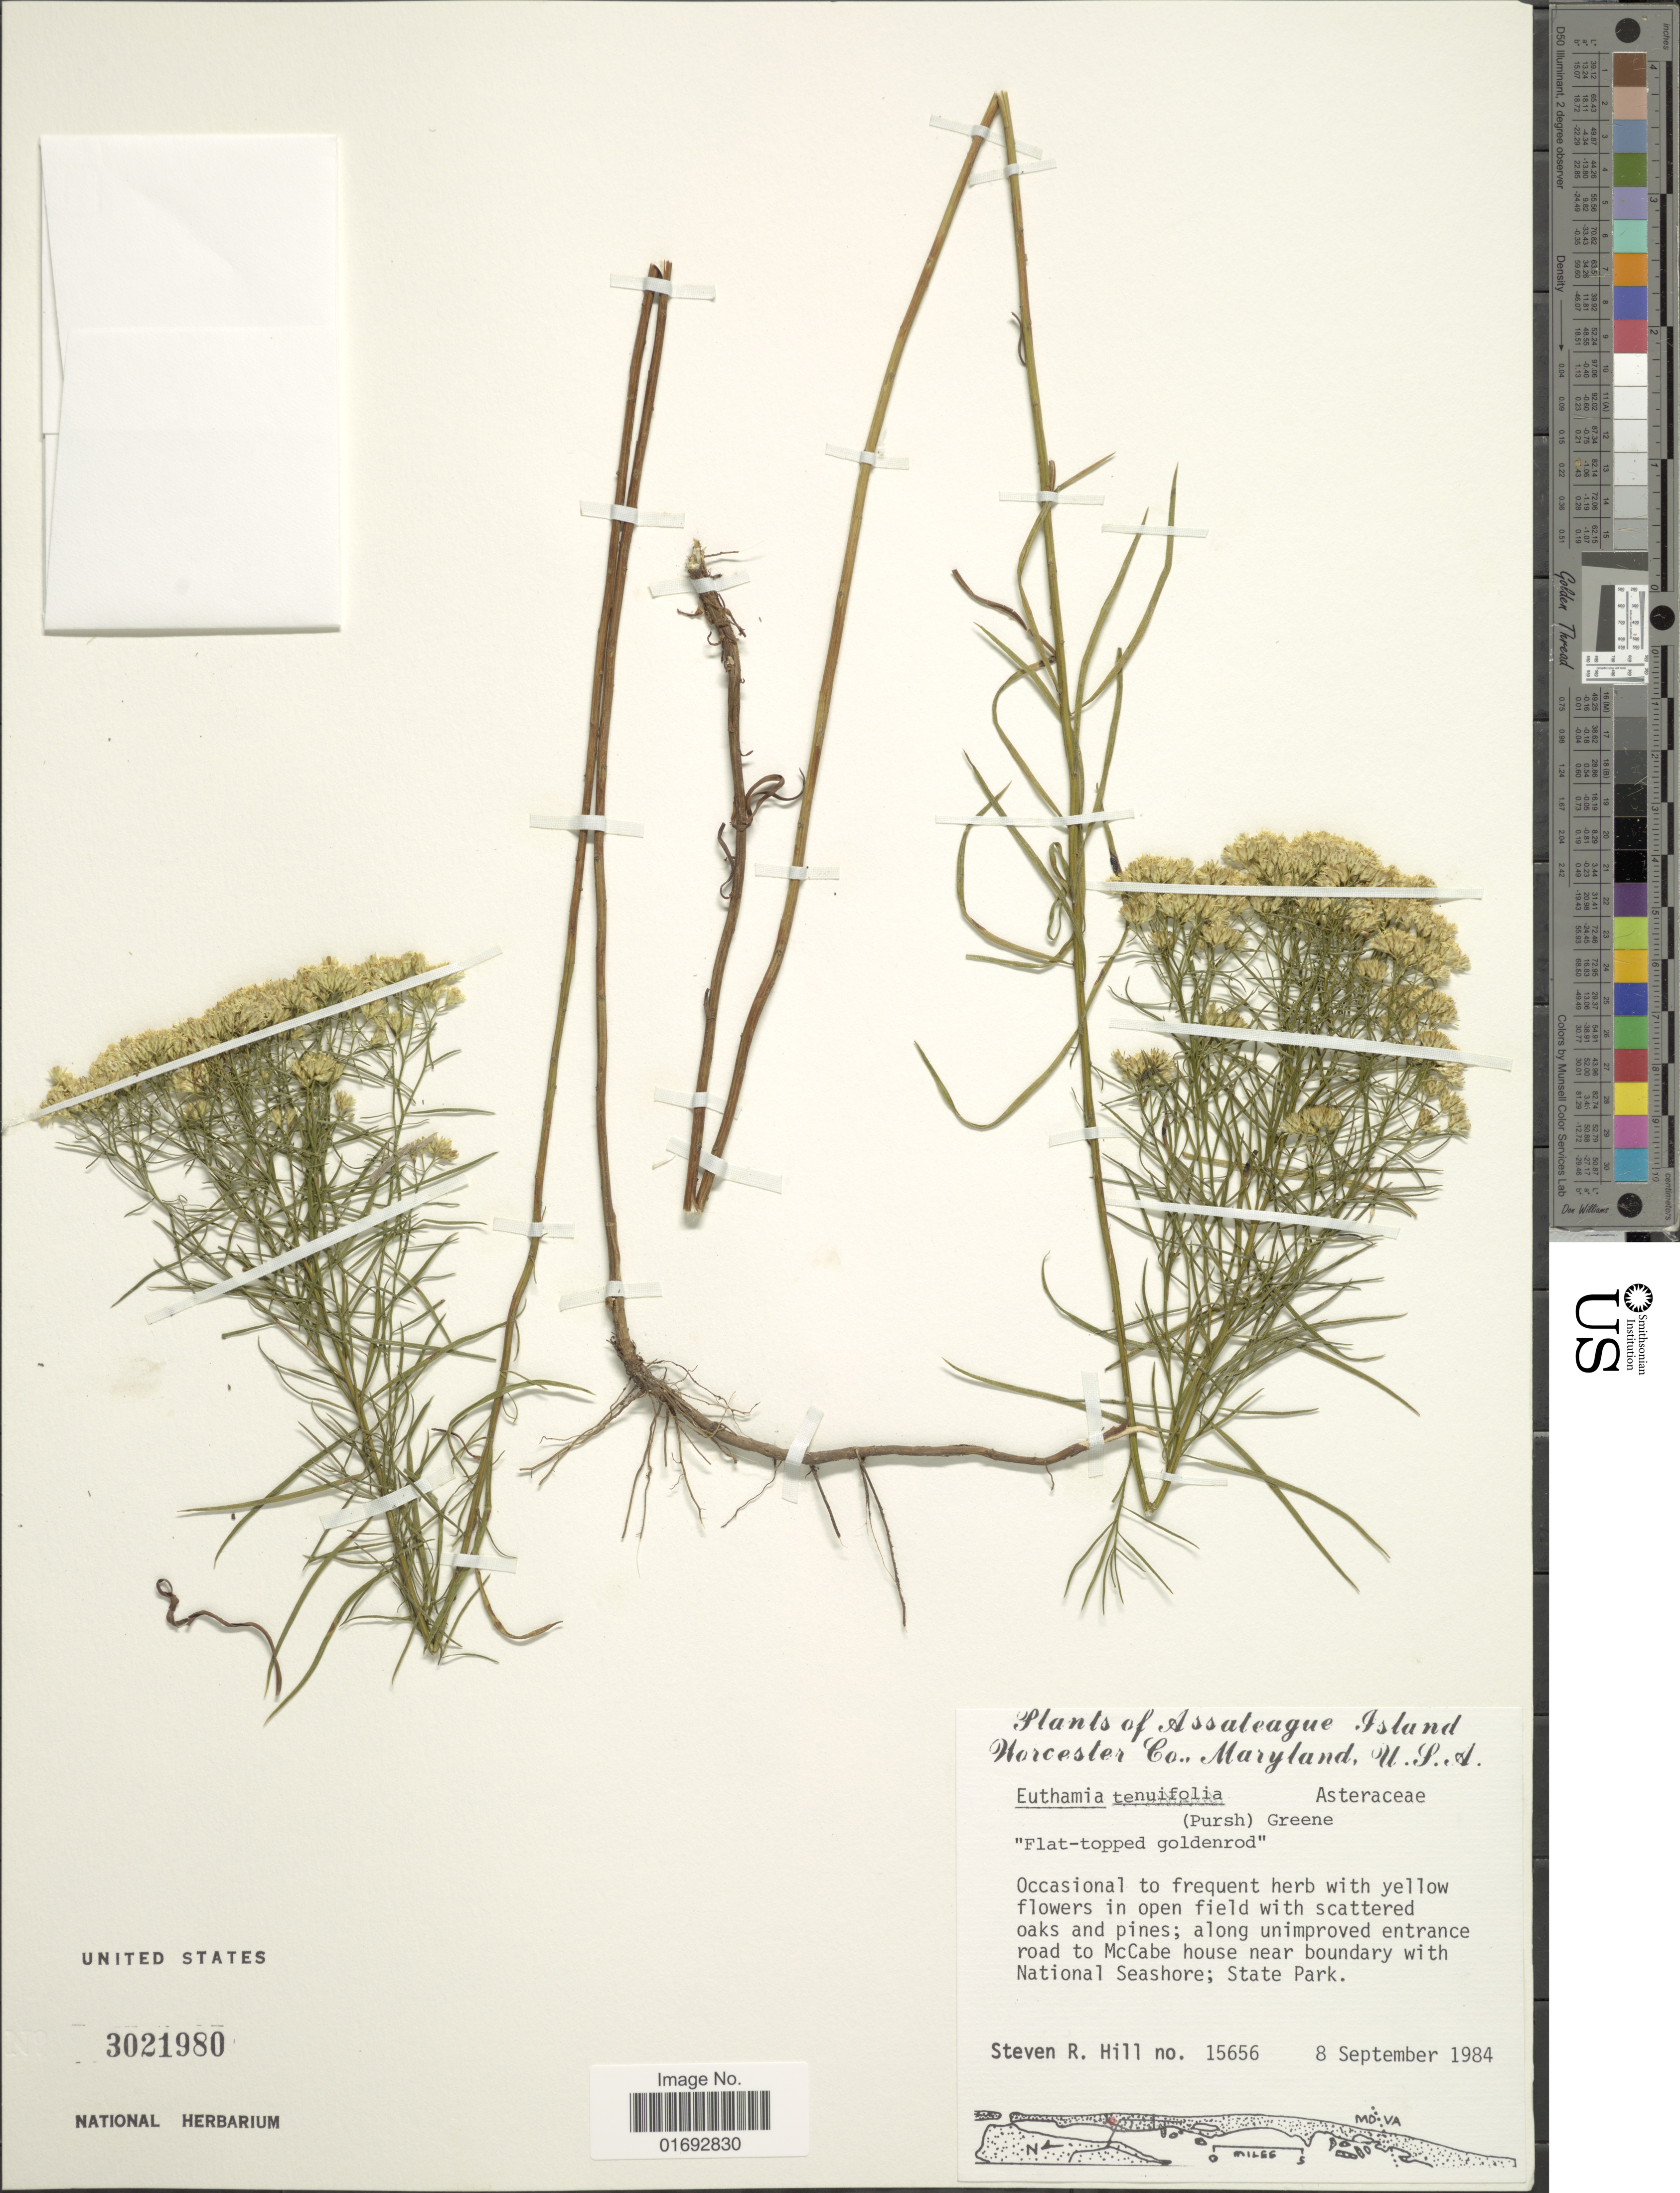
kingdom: Plantae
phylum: Tracheophyta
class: Magnoliopsida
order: Asterales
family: Asteraceae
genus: Euthamia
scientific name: Euthamia tenuifolia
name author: (Pursh) Nutt.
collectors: S. Hill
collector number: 15656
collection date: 1984-09-08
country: United States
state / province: Maryland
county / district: Worcester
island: Assateague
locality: Entrance road to McCabe house near boundary with National Seashore, Assateague Island State Park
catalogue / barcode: US 3021980